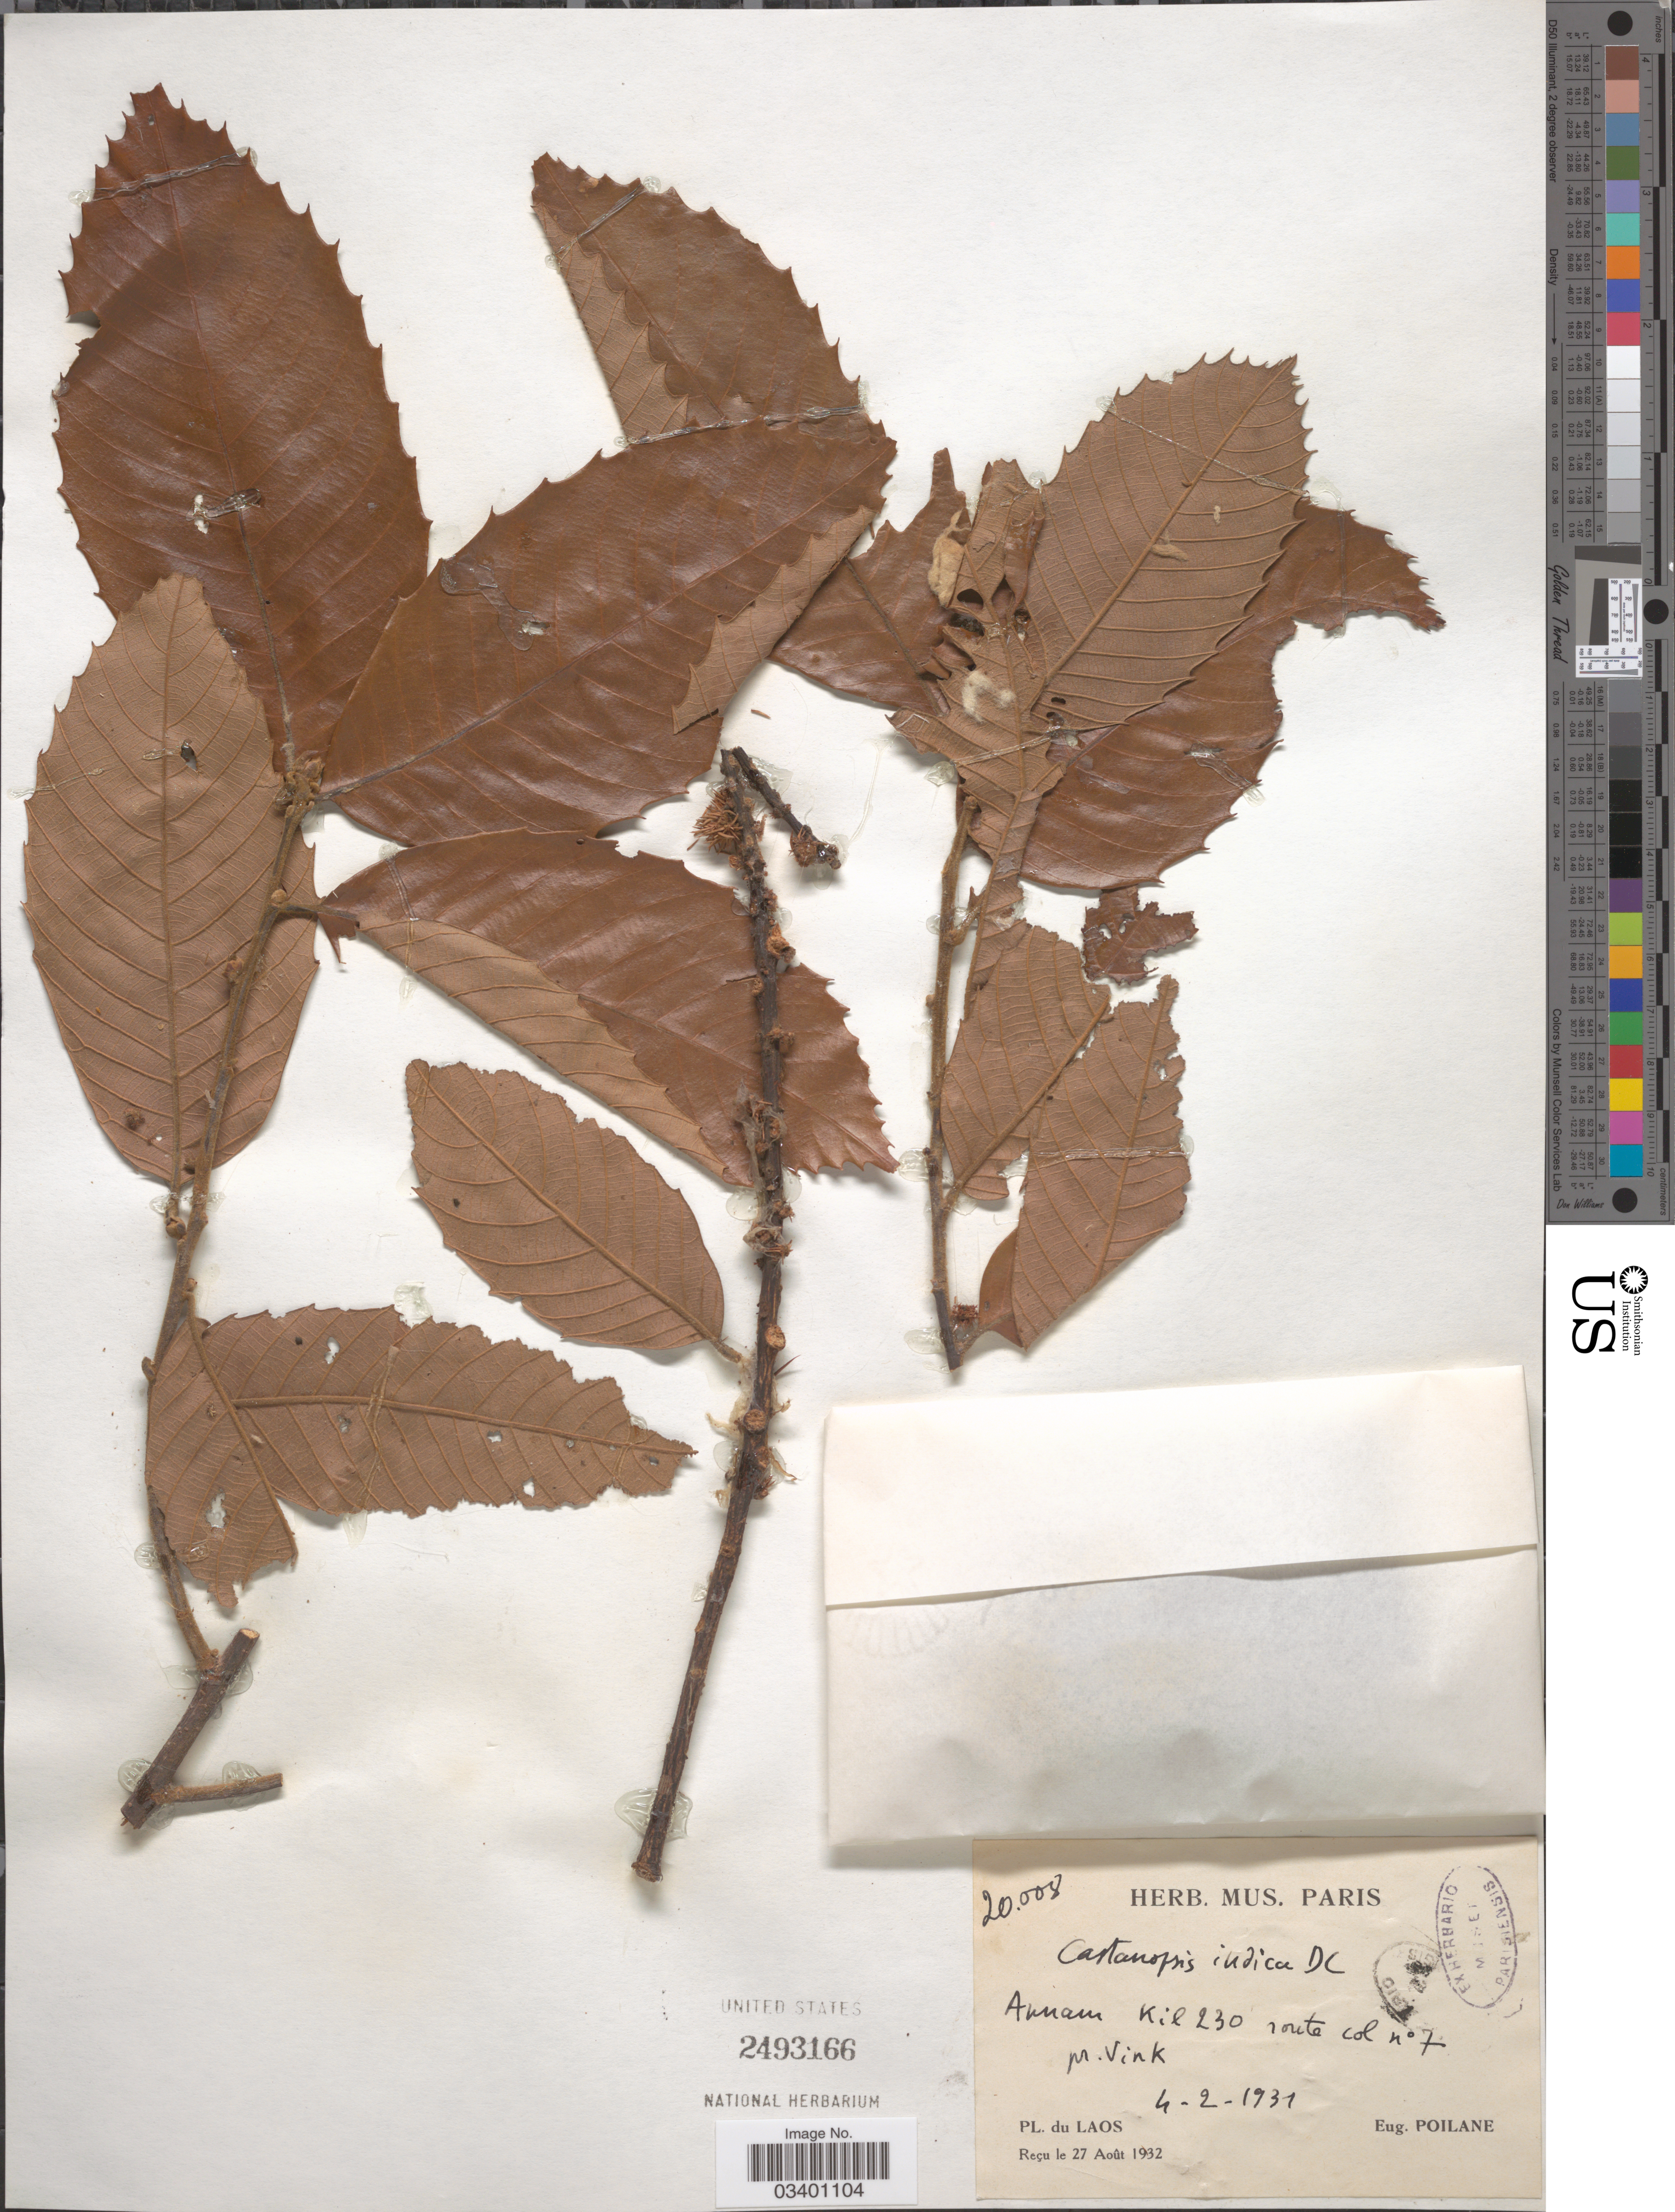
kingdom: Plantae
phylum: Tracheophyta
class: Magnoliopsida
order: Fagales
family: Fagaceae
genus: Castanopsis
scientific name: Castanopsis indica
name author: (Roxb.) A. DC.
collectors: E. Poilane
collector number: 20008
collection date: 1931-02-04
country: Vietnam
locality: Annam Kil 230 route col nº 7 pr. Vink.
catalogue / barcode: US 2493166